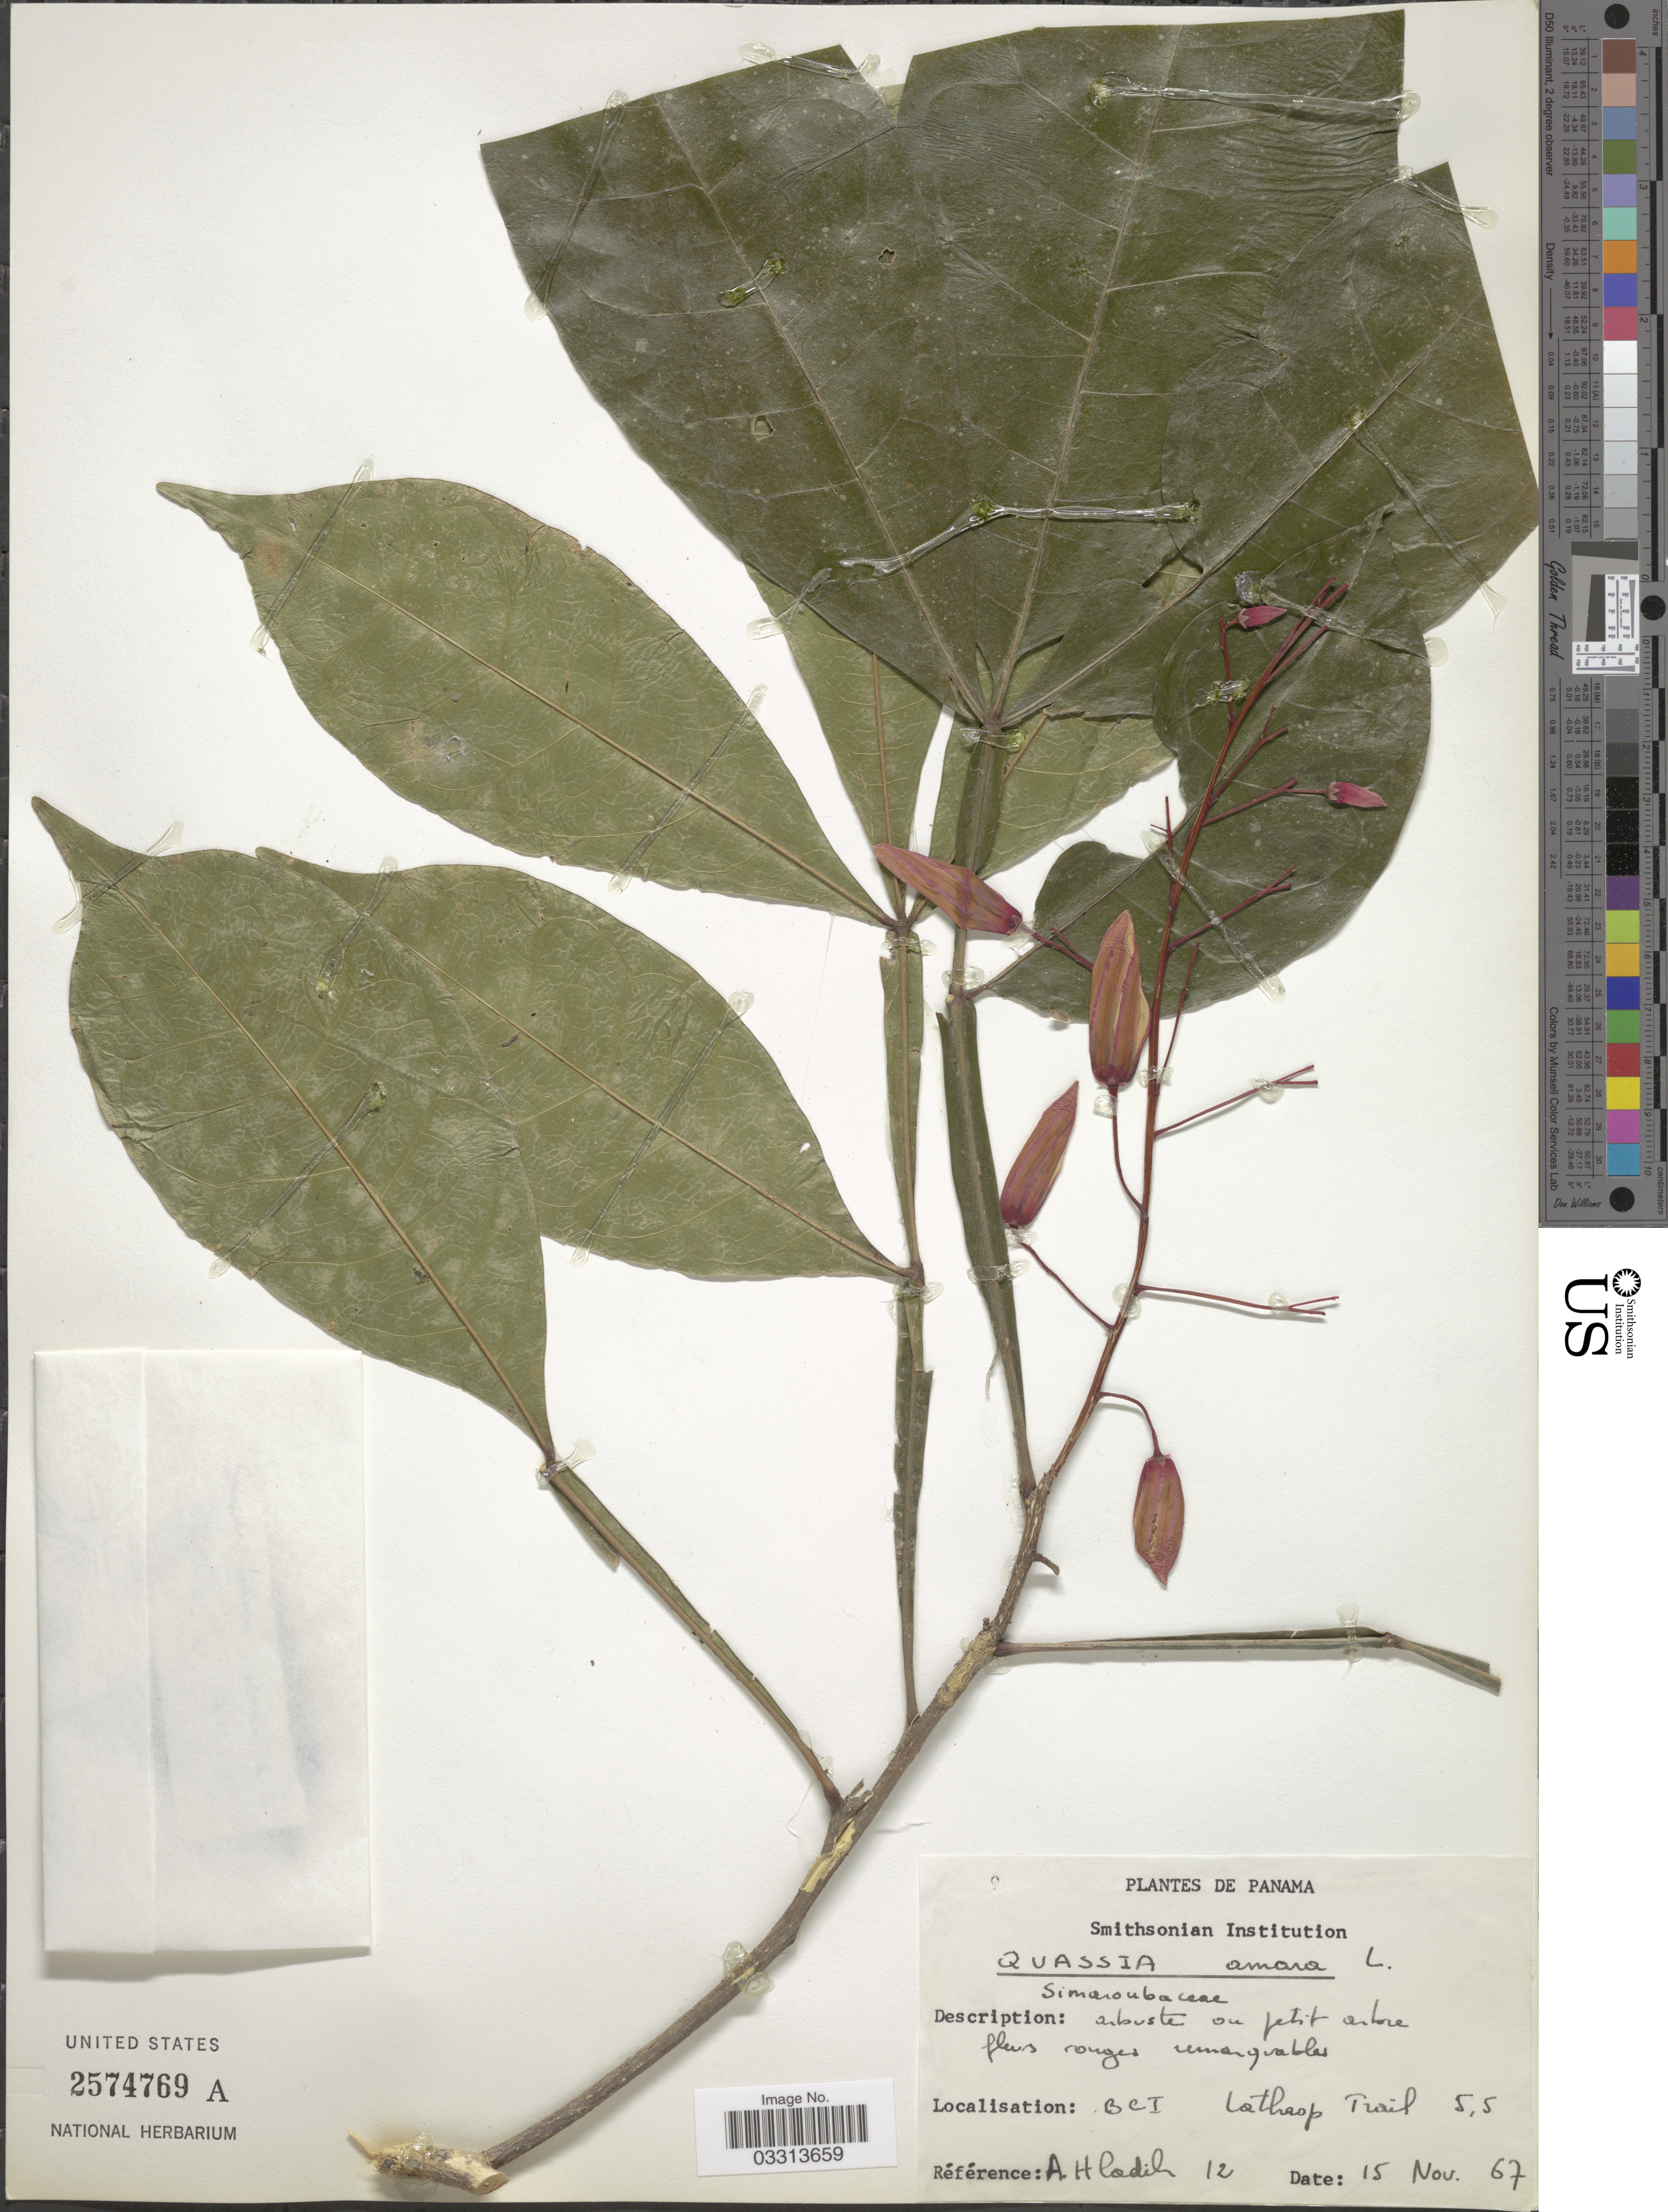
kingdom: Plantae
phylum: Tracheophyta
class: Magnoliopsida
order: Sapindales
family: Simaroubaceae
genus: Quassia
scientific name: Quassia amara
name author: L.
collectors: A. Hladik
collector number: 12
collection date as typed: Transcribed d/m/y: 15/11/67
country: Panama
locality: BCI Lathrop Trail 5.5.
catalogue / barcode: US 2574769A